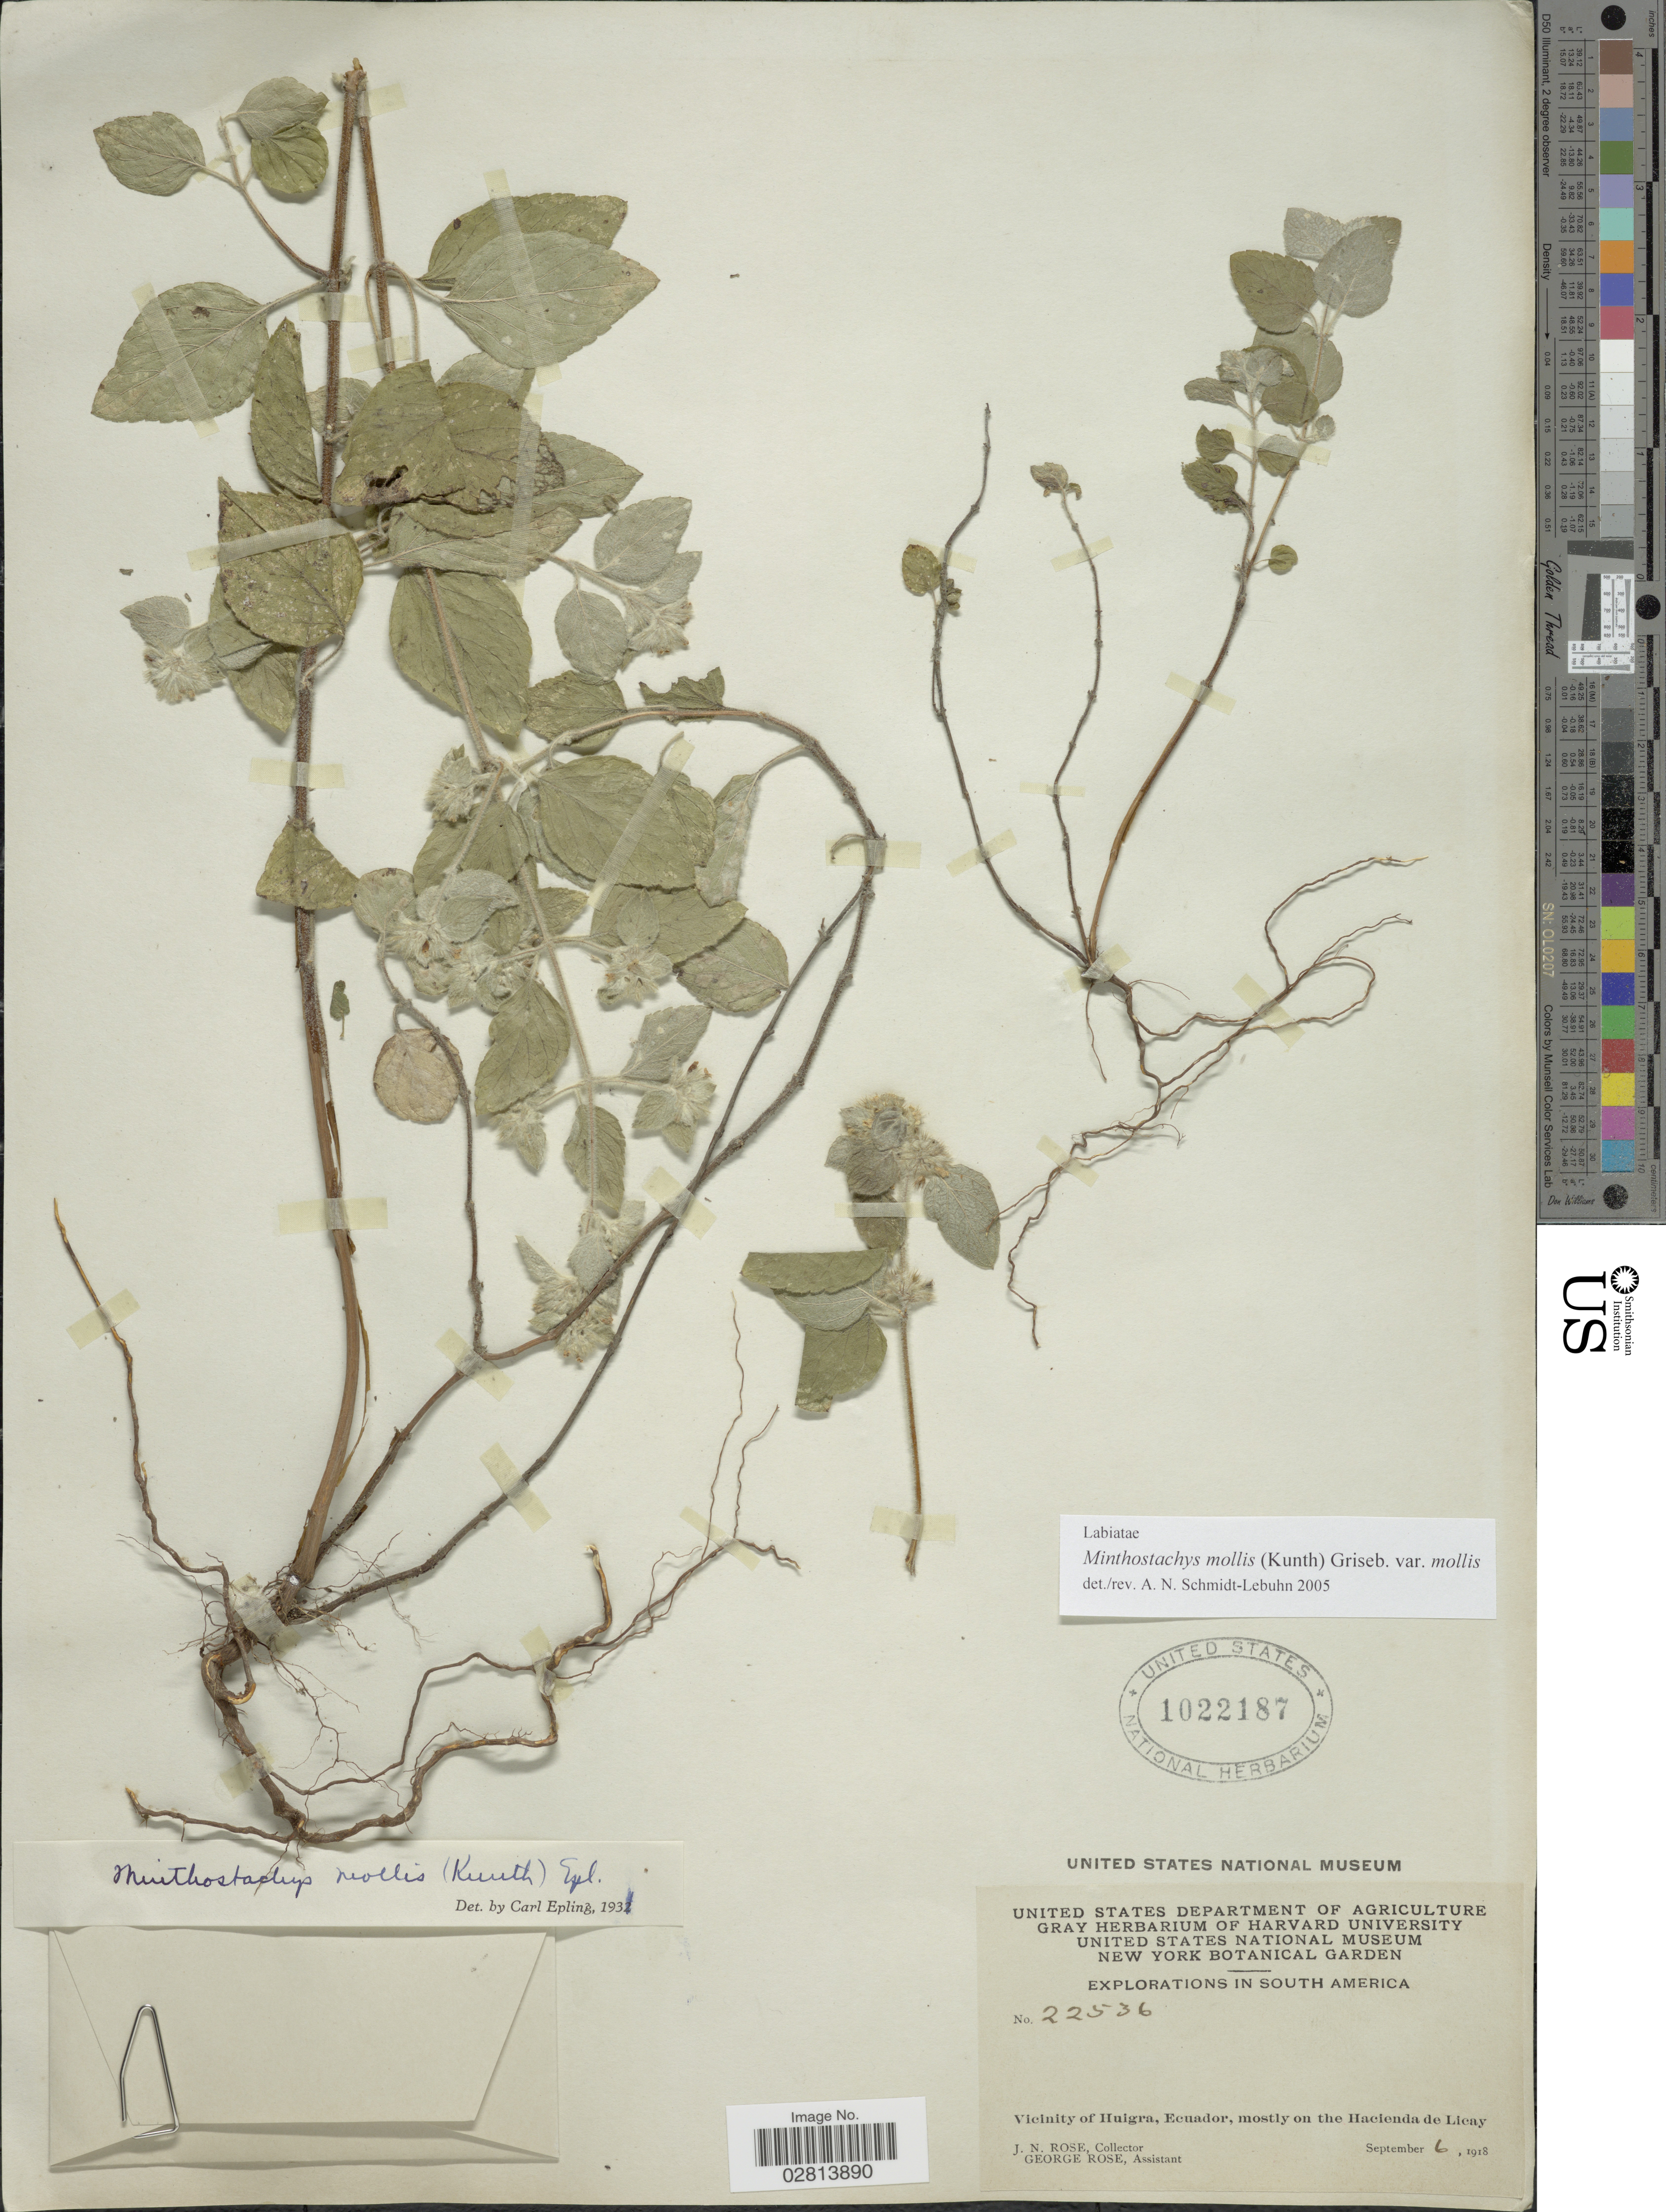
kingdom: Plantae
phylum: Tracheophyta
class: Magnoliopsida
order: Lamiales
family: Lamiaceae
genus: Minthostachys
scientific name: Minthostachys mollis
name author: (Kunth) Griseb.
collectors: J. N. Rose & G. Rose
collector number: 22536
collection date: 1918-09-06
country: Ecuador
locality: Vicinity of Huigra, mostly on the Hacienda de Licay.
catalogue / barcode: US 1022187